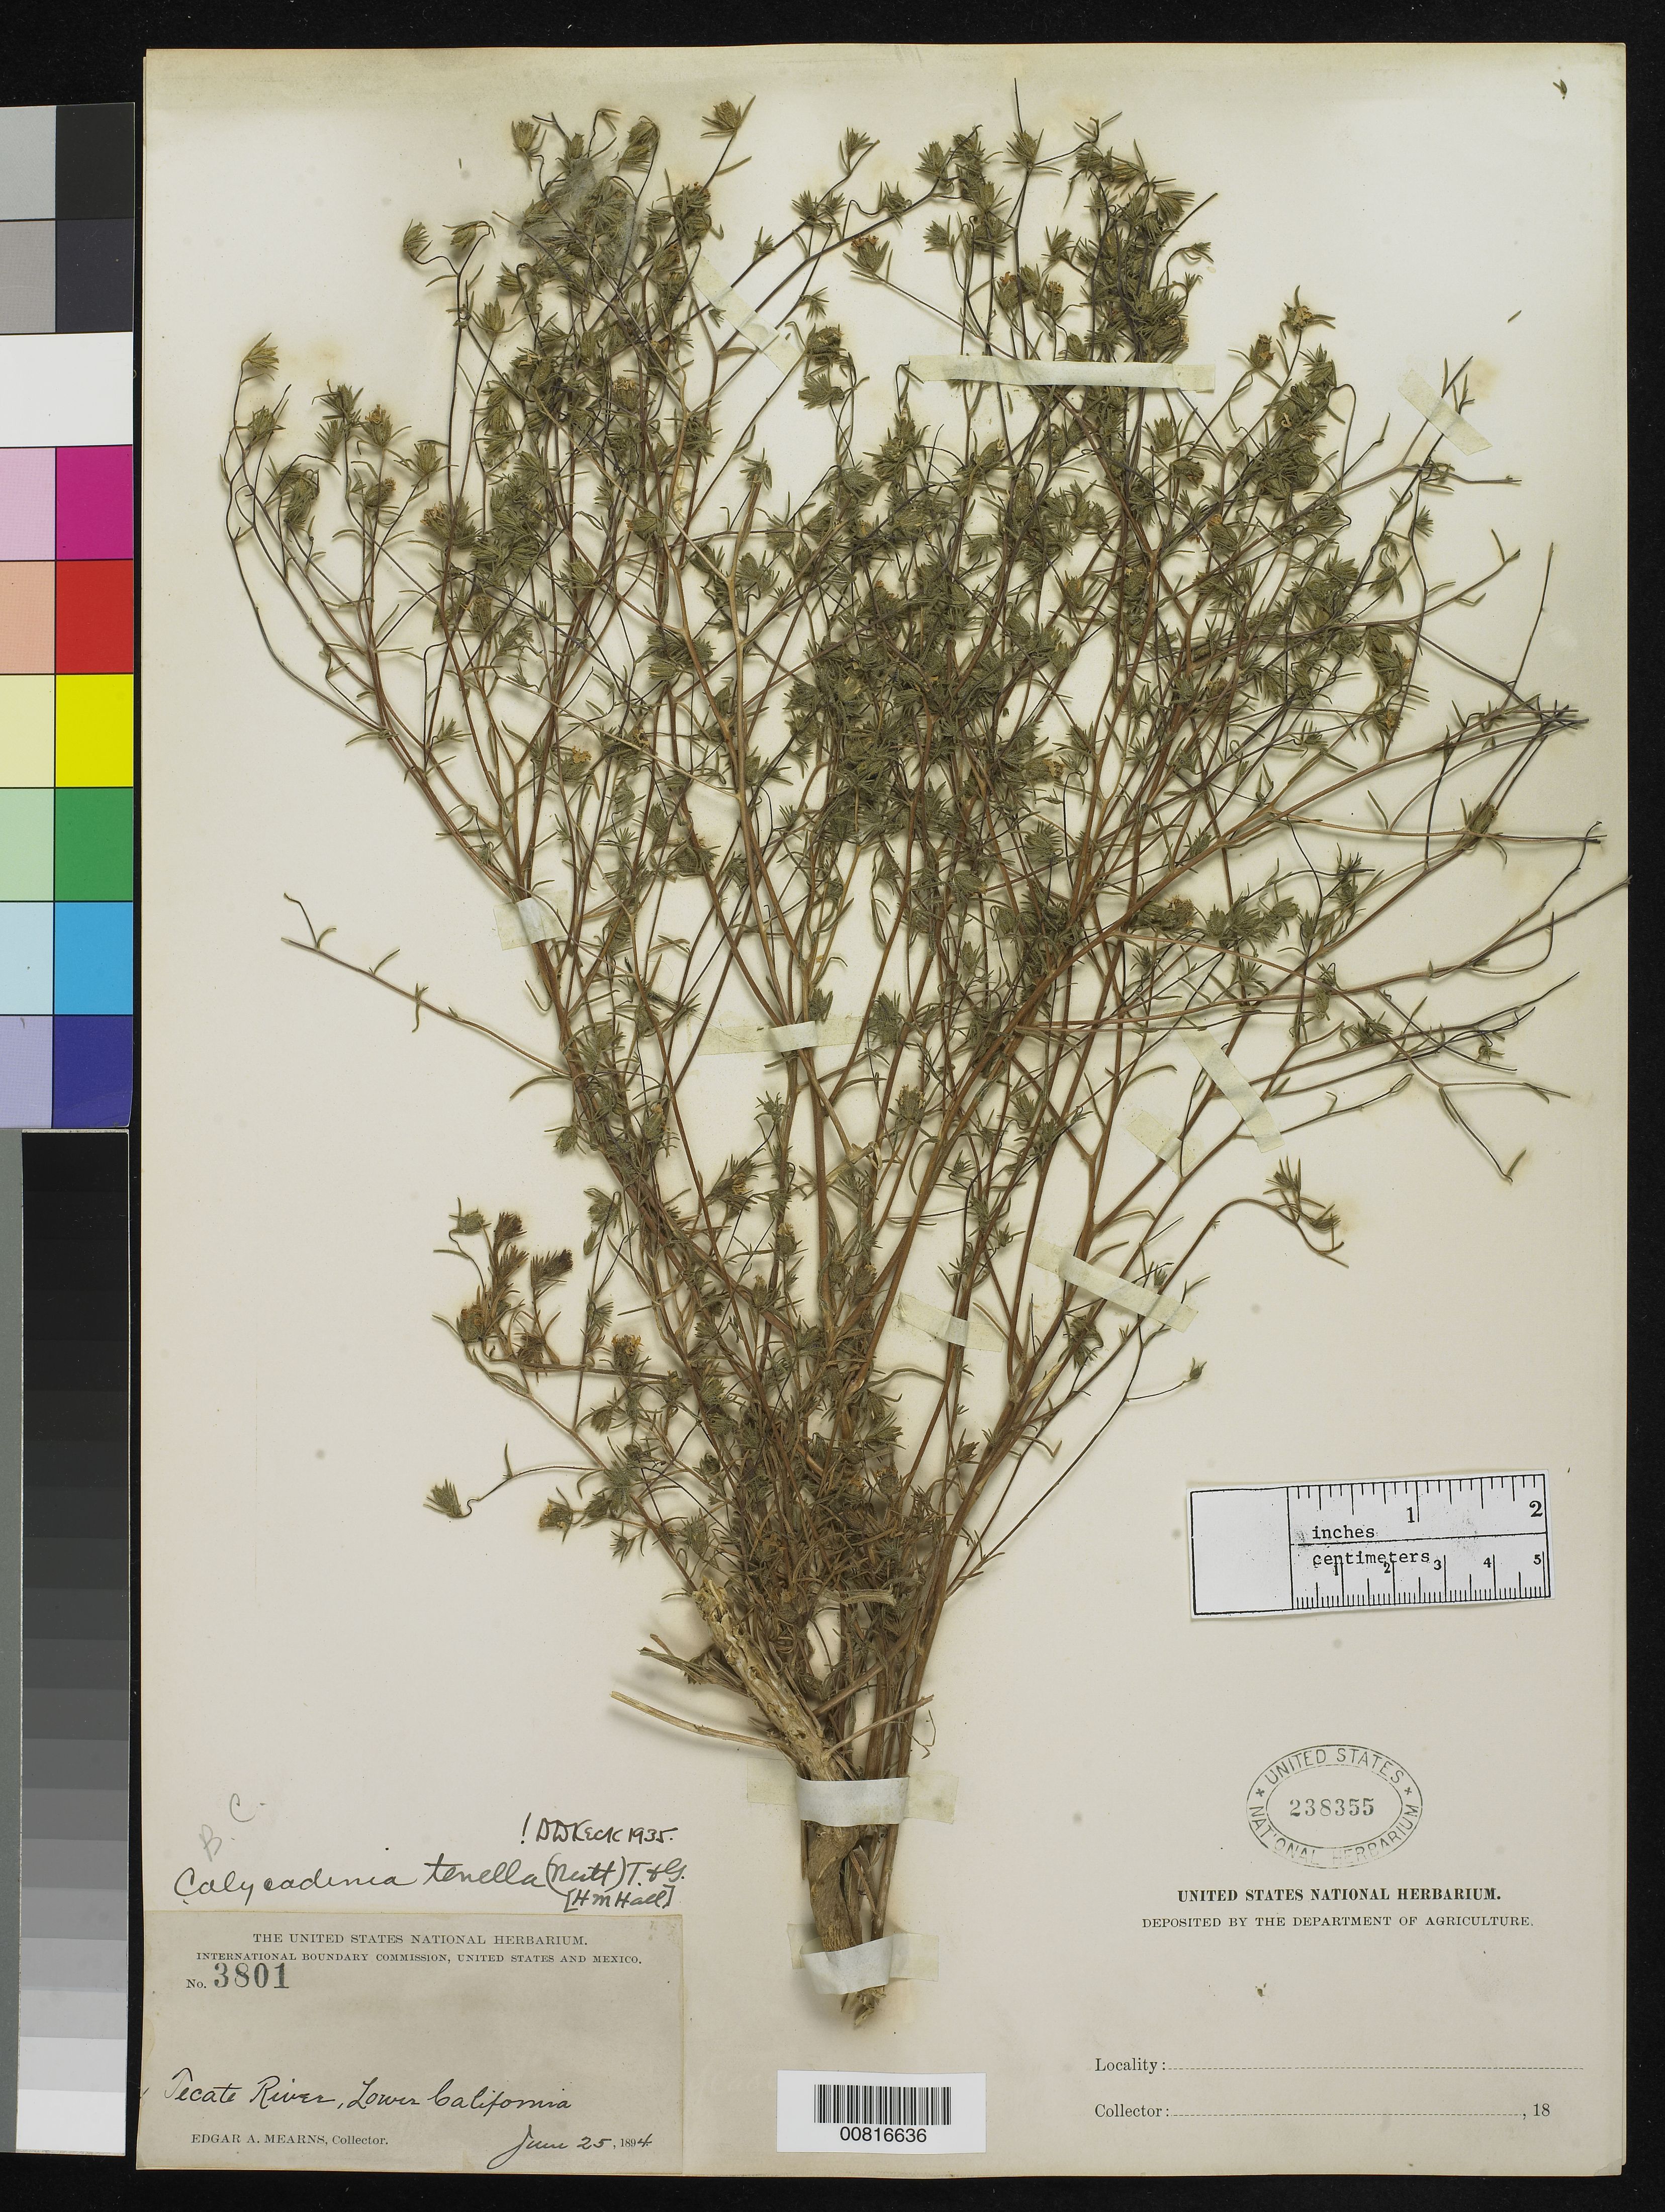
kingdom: Plantae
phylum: Tracheophyta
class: Magnoliopsida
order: Asterales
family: Asteraceae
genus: Calycadenia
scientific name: Calycadenia tenella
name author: (Nutt.) Torr. & A. Gray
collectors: E. A. Mearns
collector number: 3801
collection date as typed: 25 Jun 1894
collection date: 1894-06-25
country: Mexico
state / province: Baja California Norte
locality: Tecate River, Baja California.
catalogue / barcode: US 238355